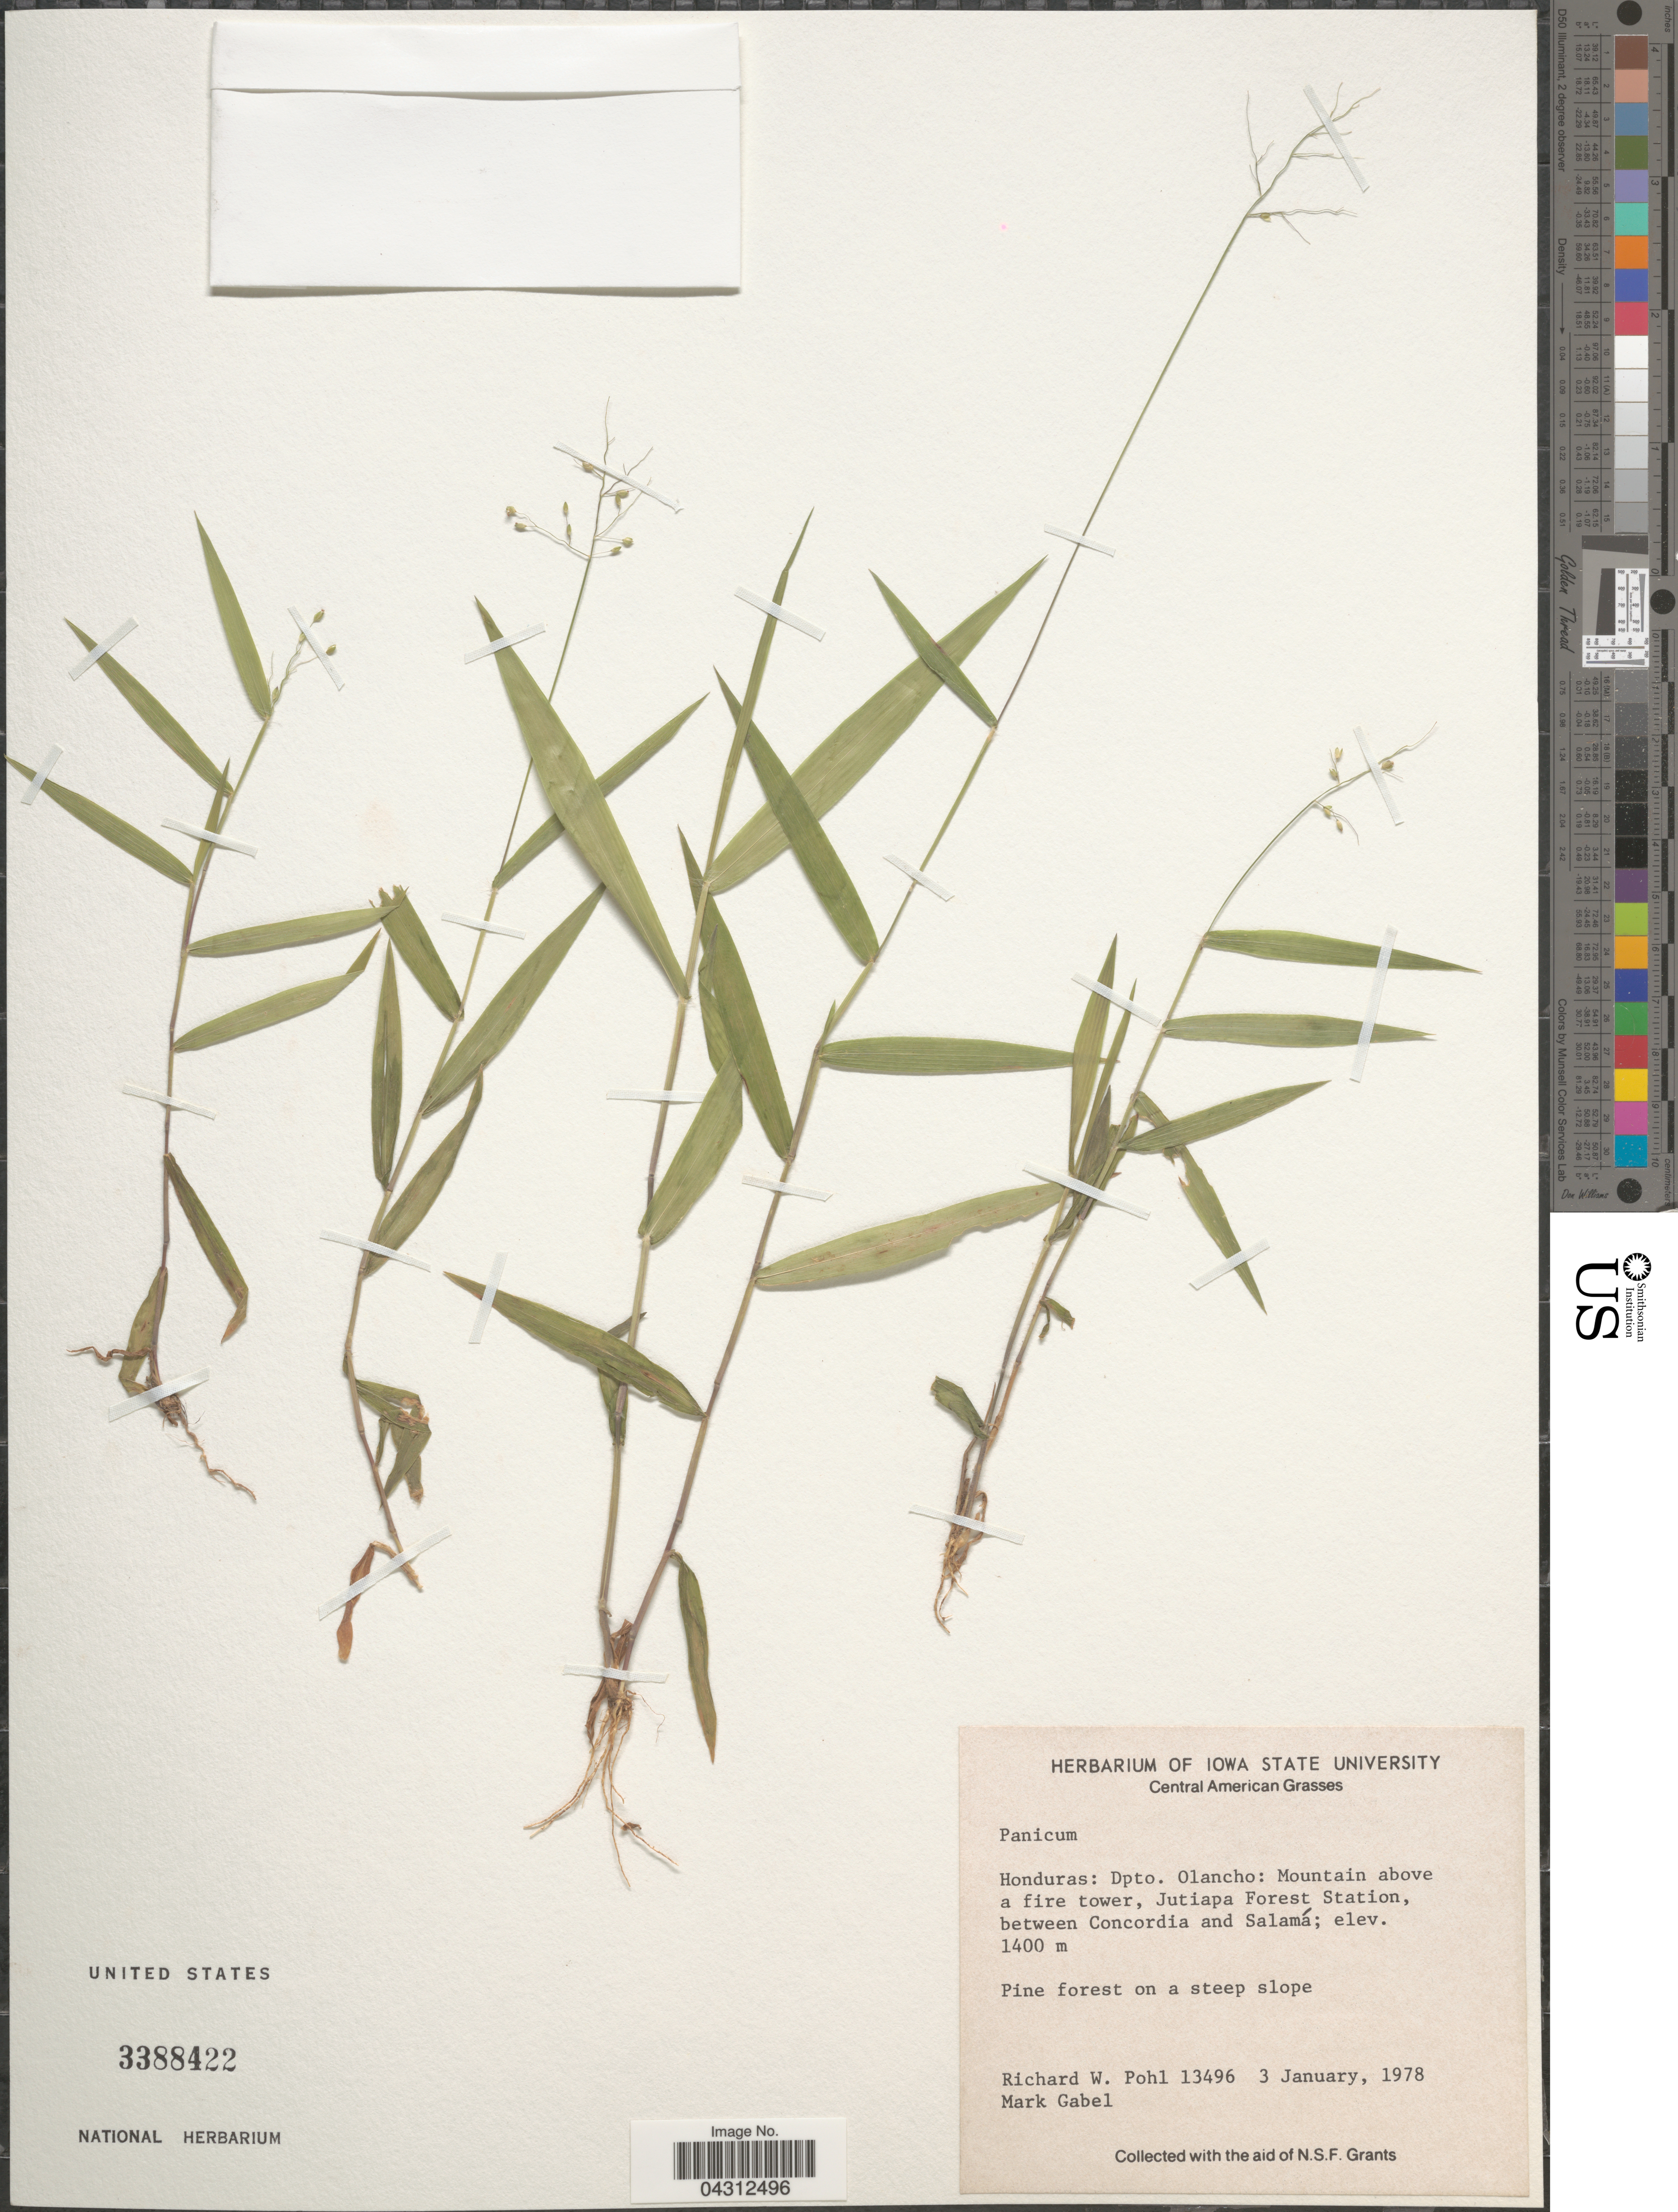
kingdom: Plantae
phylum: Tracheophyta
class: Liliopsida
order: Poales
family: Poaceae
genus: Panicum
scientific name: Panicum sp.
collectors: R. W. Pohl & M. Gabel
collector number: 13496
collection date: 1978-01-03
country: Honduras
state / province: Olancho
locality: Dpto. Olancho: Mountain above a fire tower, Jutiapa Forest Station, between Concordia and Salamá.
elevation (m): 1400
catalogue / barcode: US 3388422